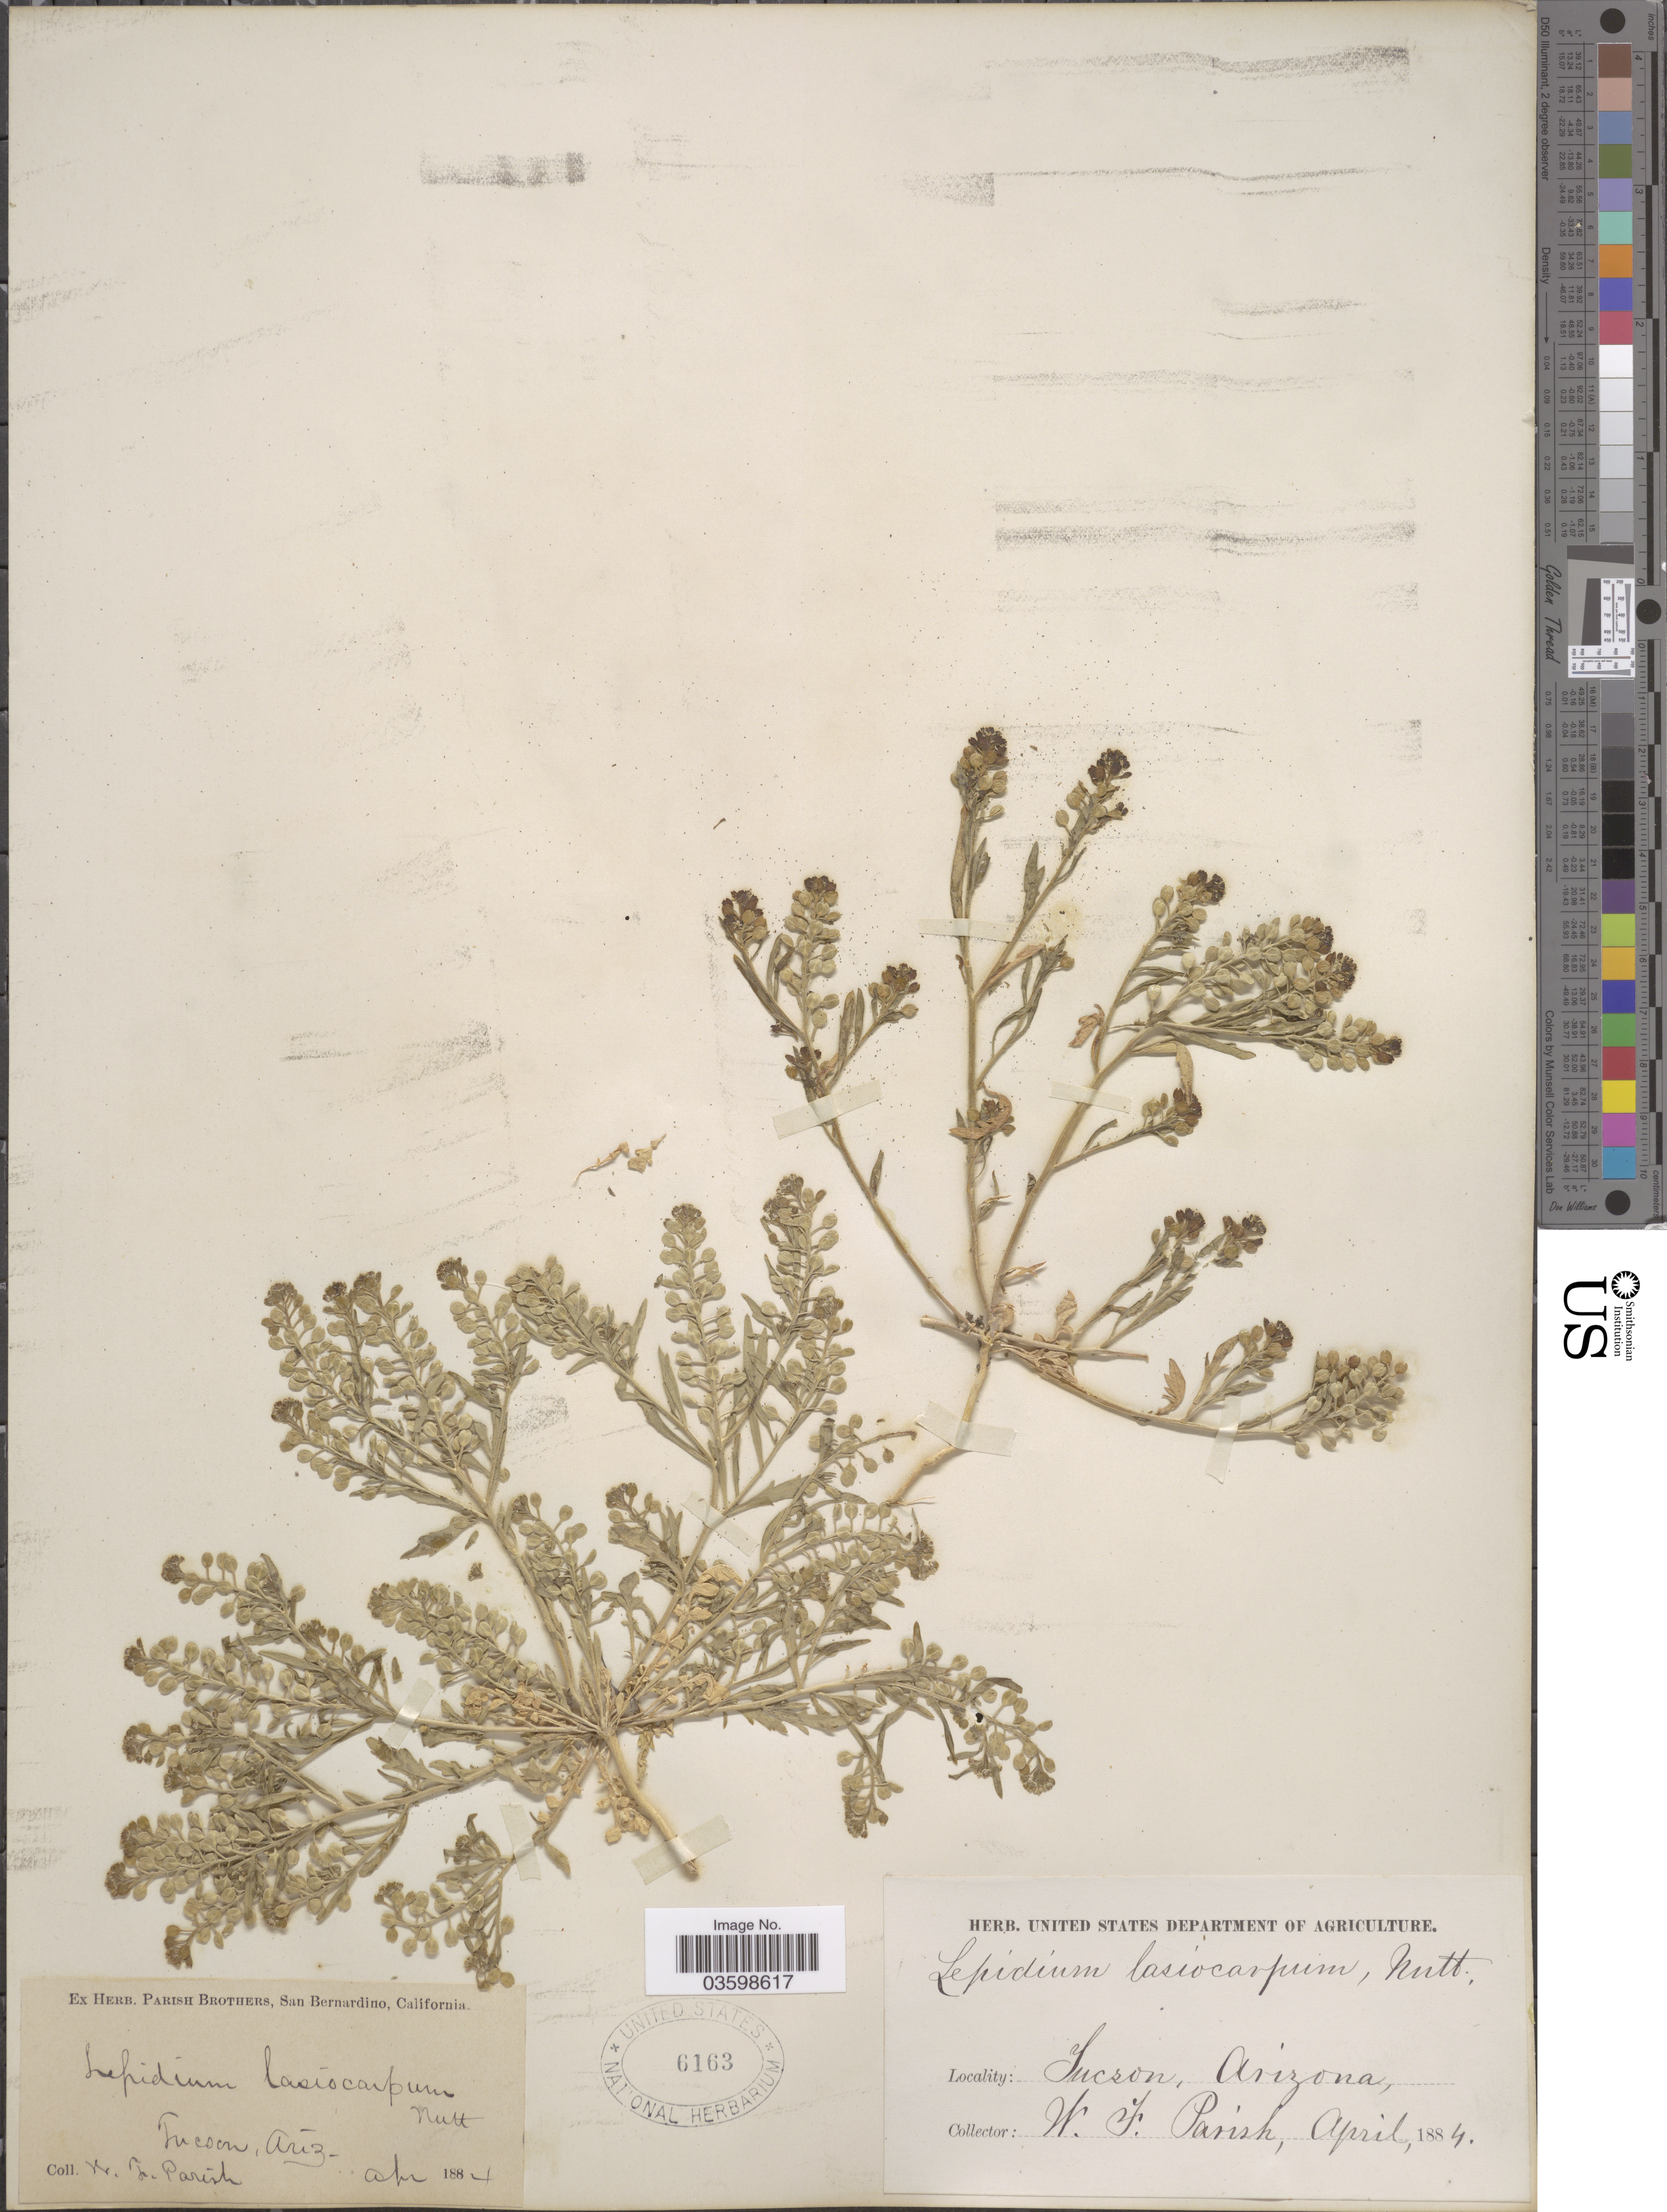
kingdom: Plantae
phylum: Tracheophyta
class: Magnoliopsida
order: Brassicales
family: Brassicaceae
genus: Lepidium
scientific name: Lepidium lasiocarpum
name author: Nutt.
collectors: W. F. Parish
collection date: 1884-04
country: United States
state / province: Arizona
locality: Tucson.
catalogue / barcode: US 6163